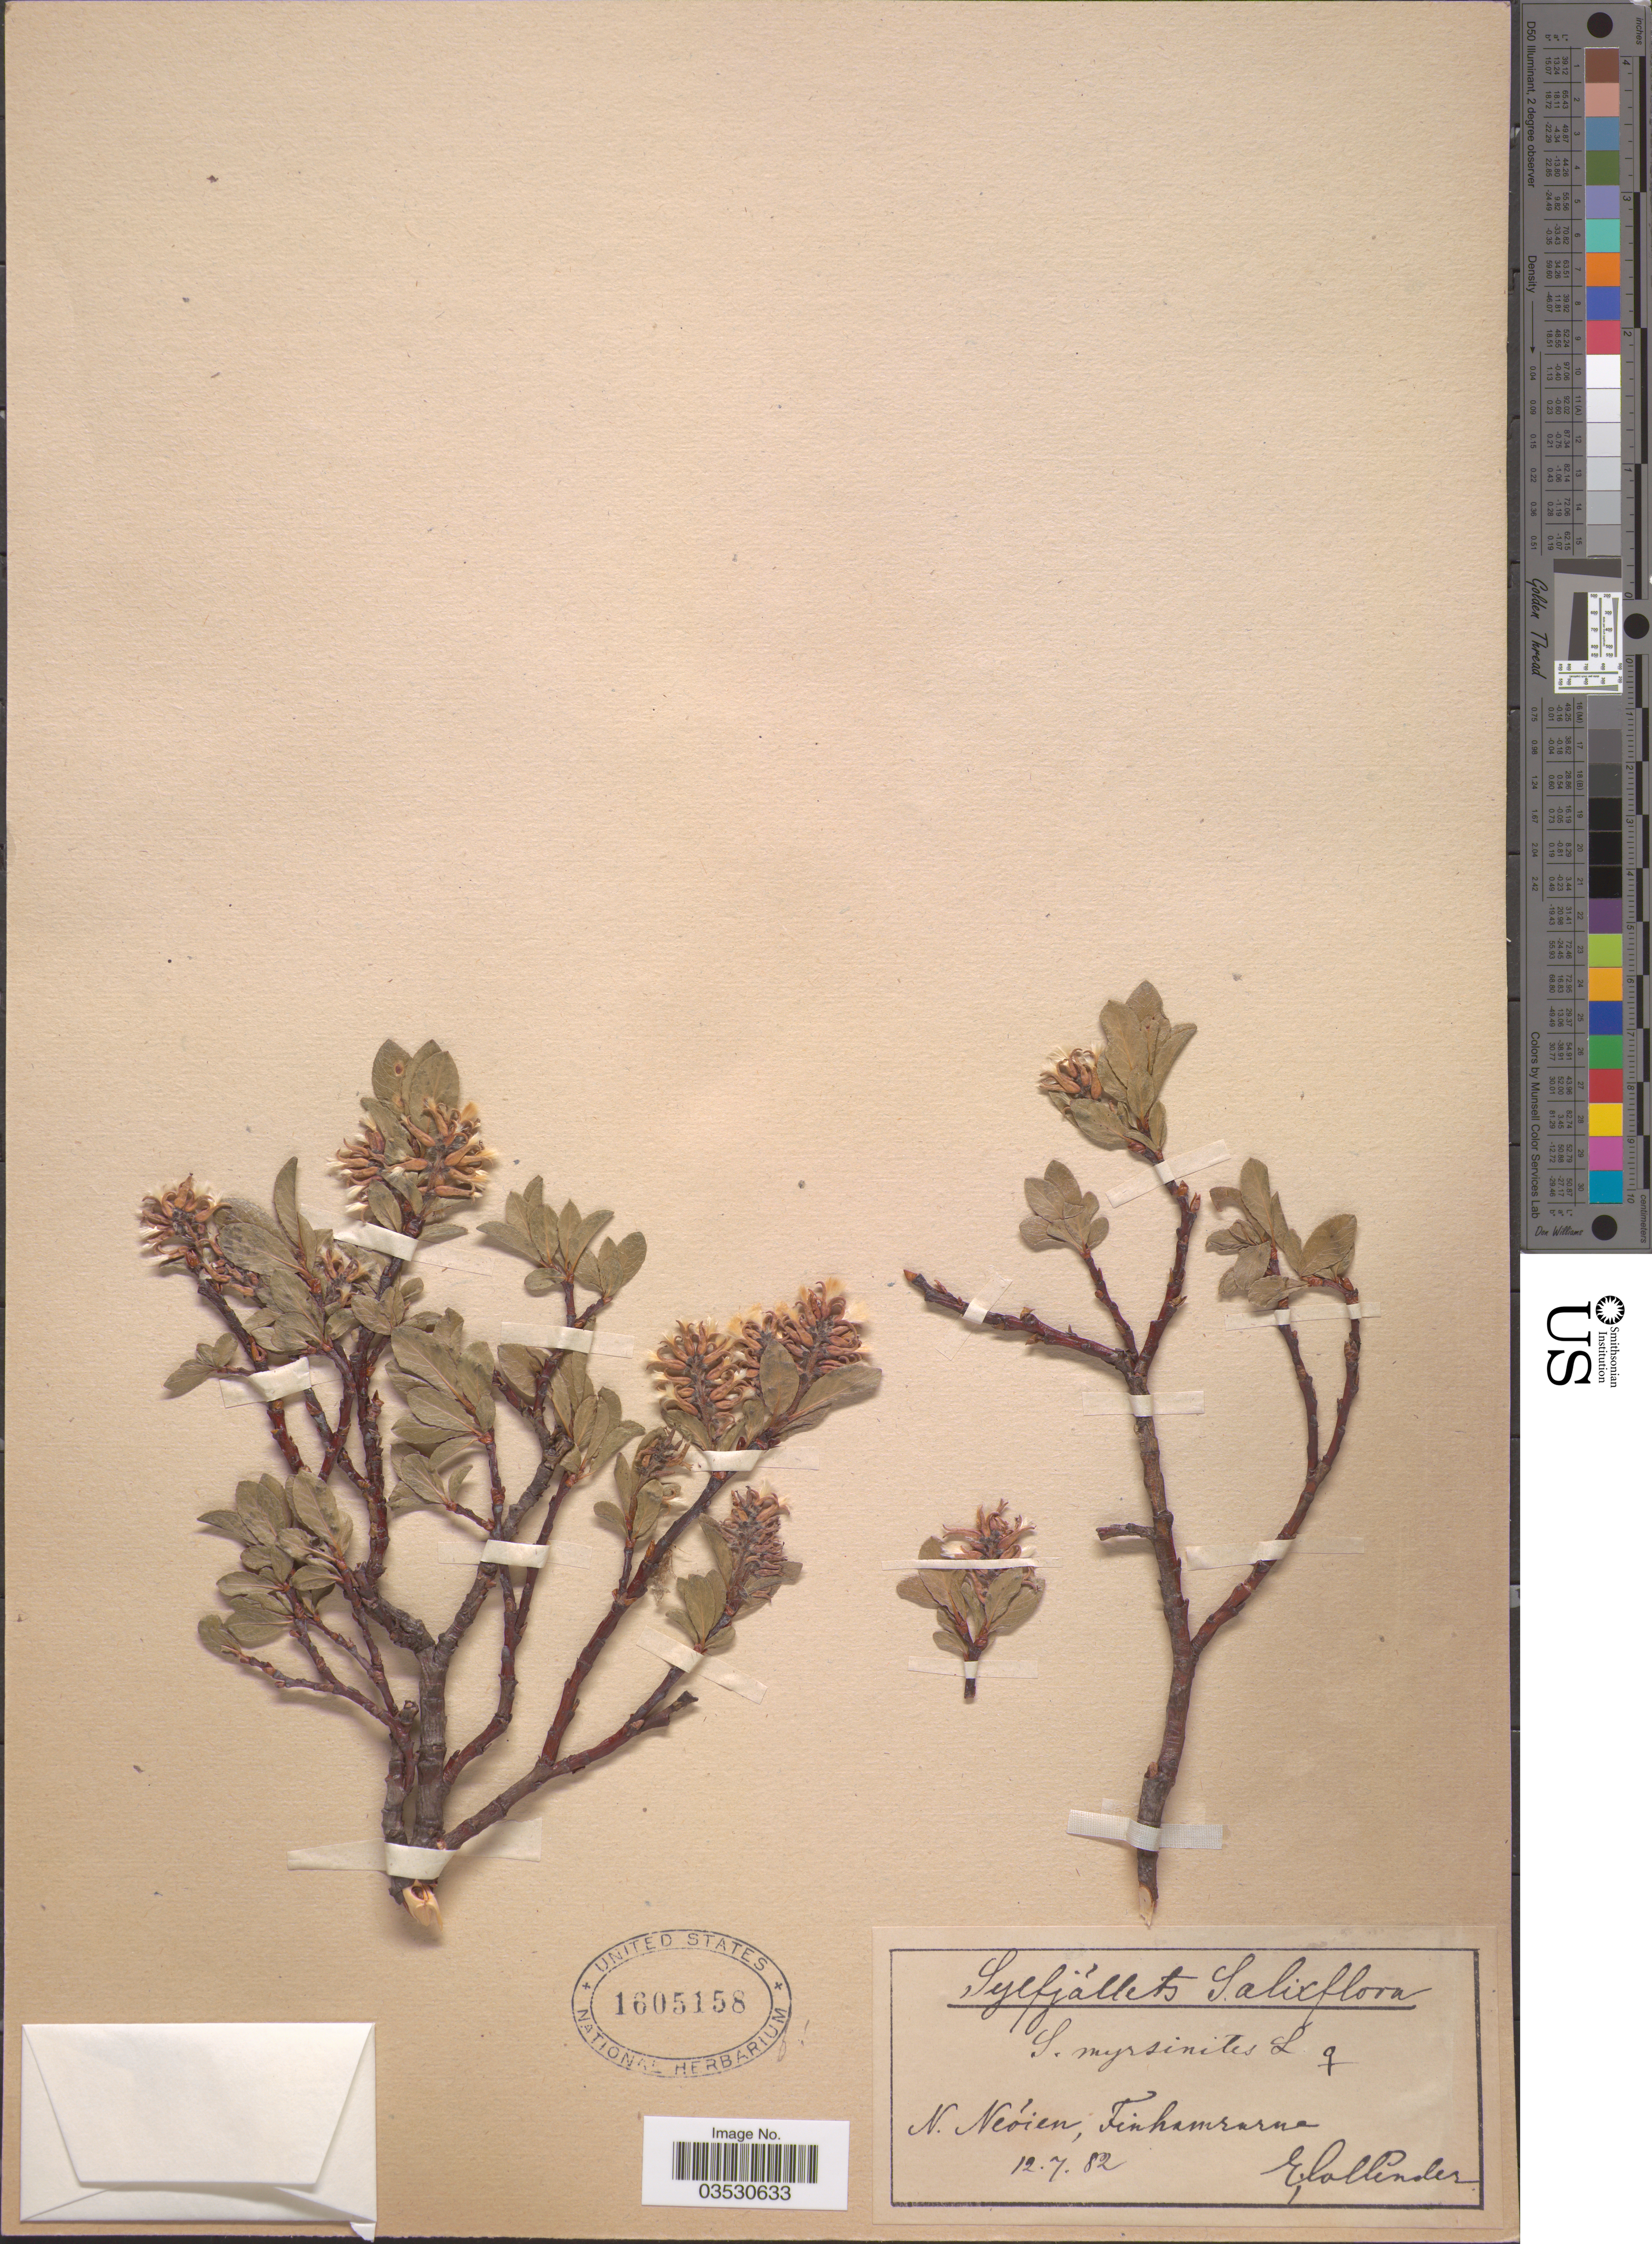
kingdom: Plantae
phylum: Tracheophyta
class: Magnoliopsida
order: Malpighiales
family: Salicaceae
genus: Salix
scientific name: Salix myrsinites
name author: L.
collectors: E. Collinder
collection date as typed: Transcribed d/m/y: 12/7/82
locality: N. Neóien, Finhamrarna.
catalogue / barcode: US 1605158